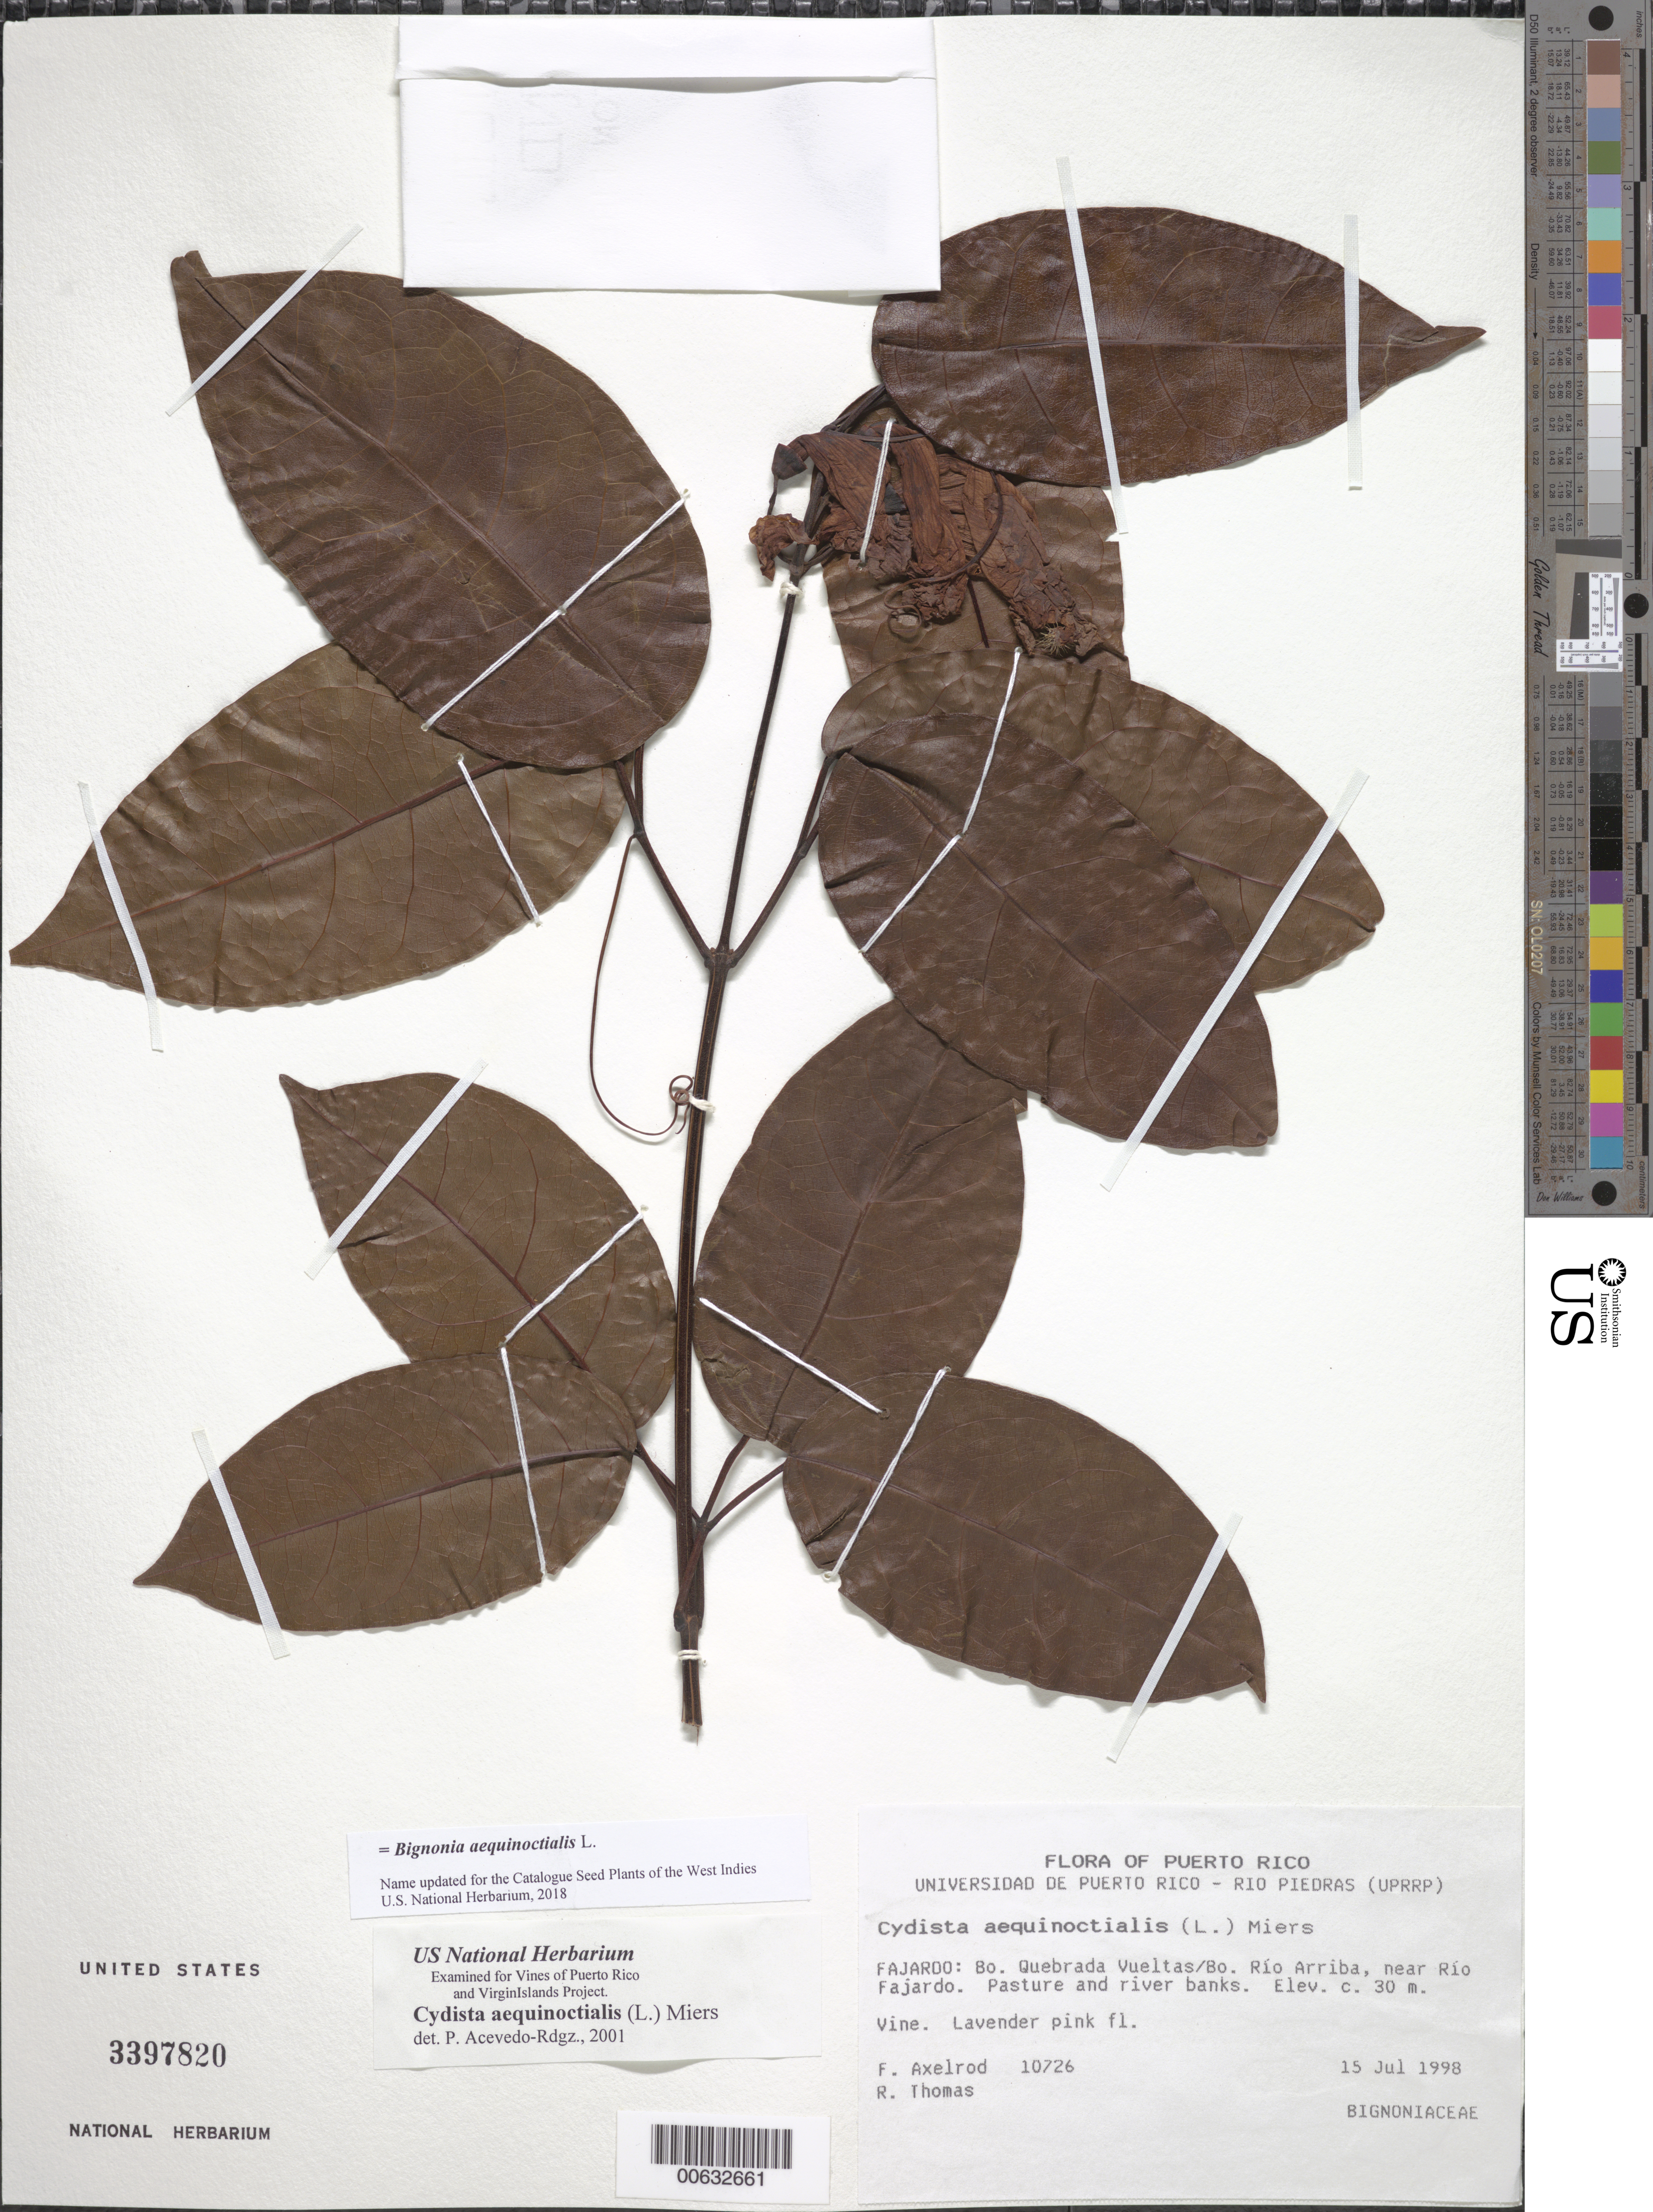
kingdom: Plantae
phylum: Tracheophyta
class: Magnoliopsida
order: Lamiales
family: Bignoniaceae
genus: Bignonia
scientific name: Bignonia aequinoctialis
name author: L.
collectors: F. S. Axelrod & R. Thomas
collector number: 10726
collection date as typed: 15 Jul 1998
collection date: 1998-07-15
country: Puerto Rico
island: Greater Antilles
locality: Fajardo: Bo. Quebrada Vueltas/Bo. Río Arriba, near Río Fajardo.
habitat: Pasture and river banks.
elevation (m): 30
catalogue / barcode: US 3397820